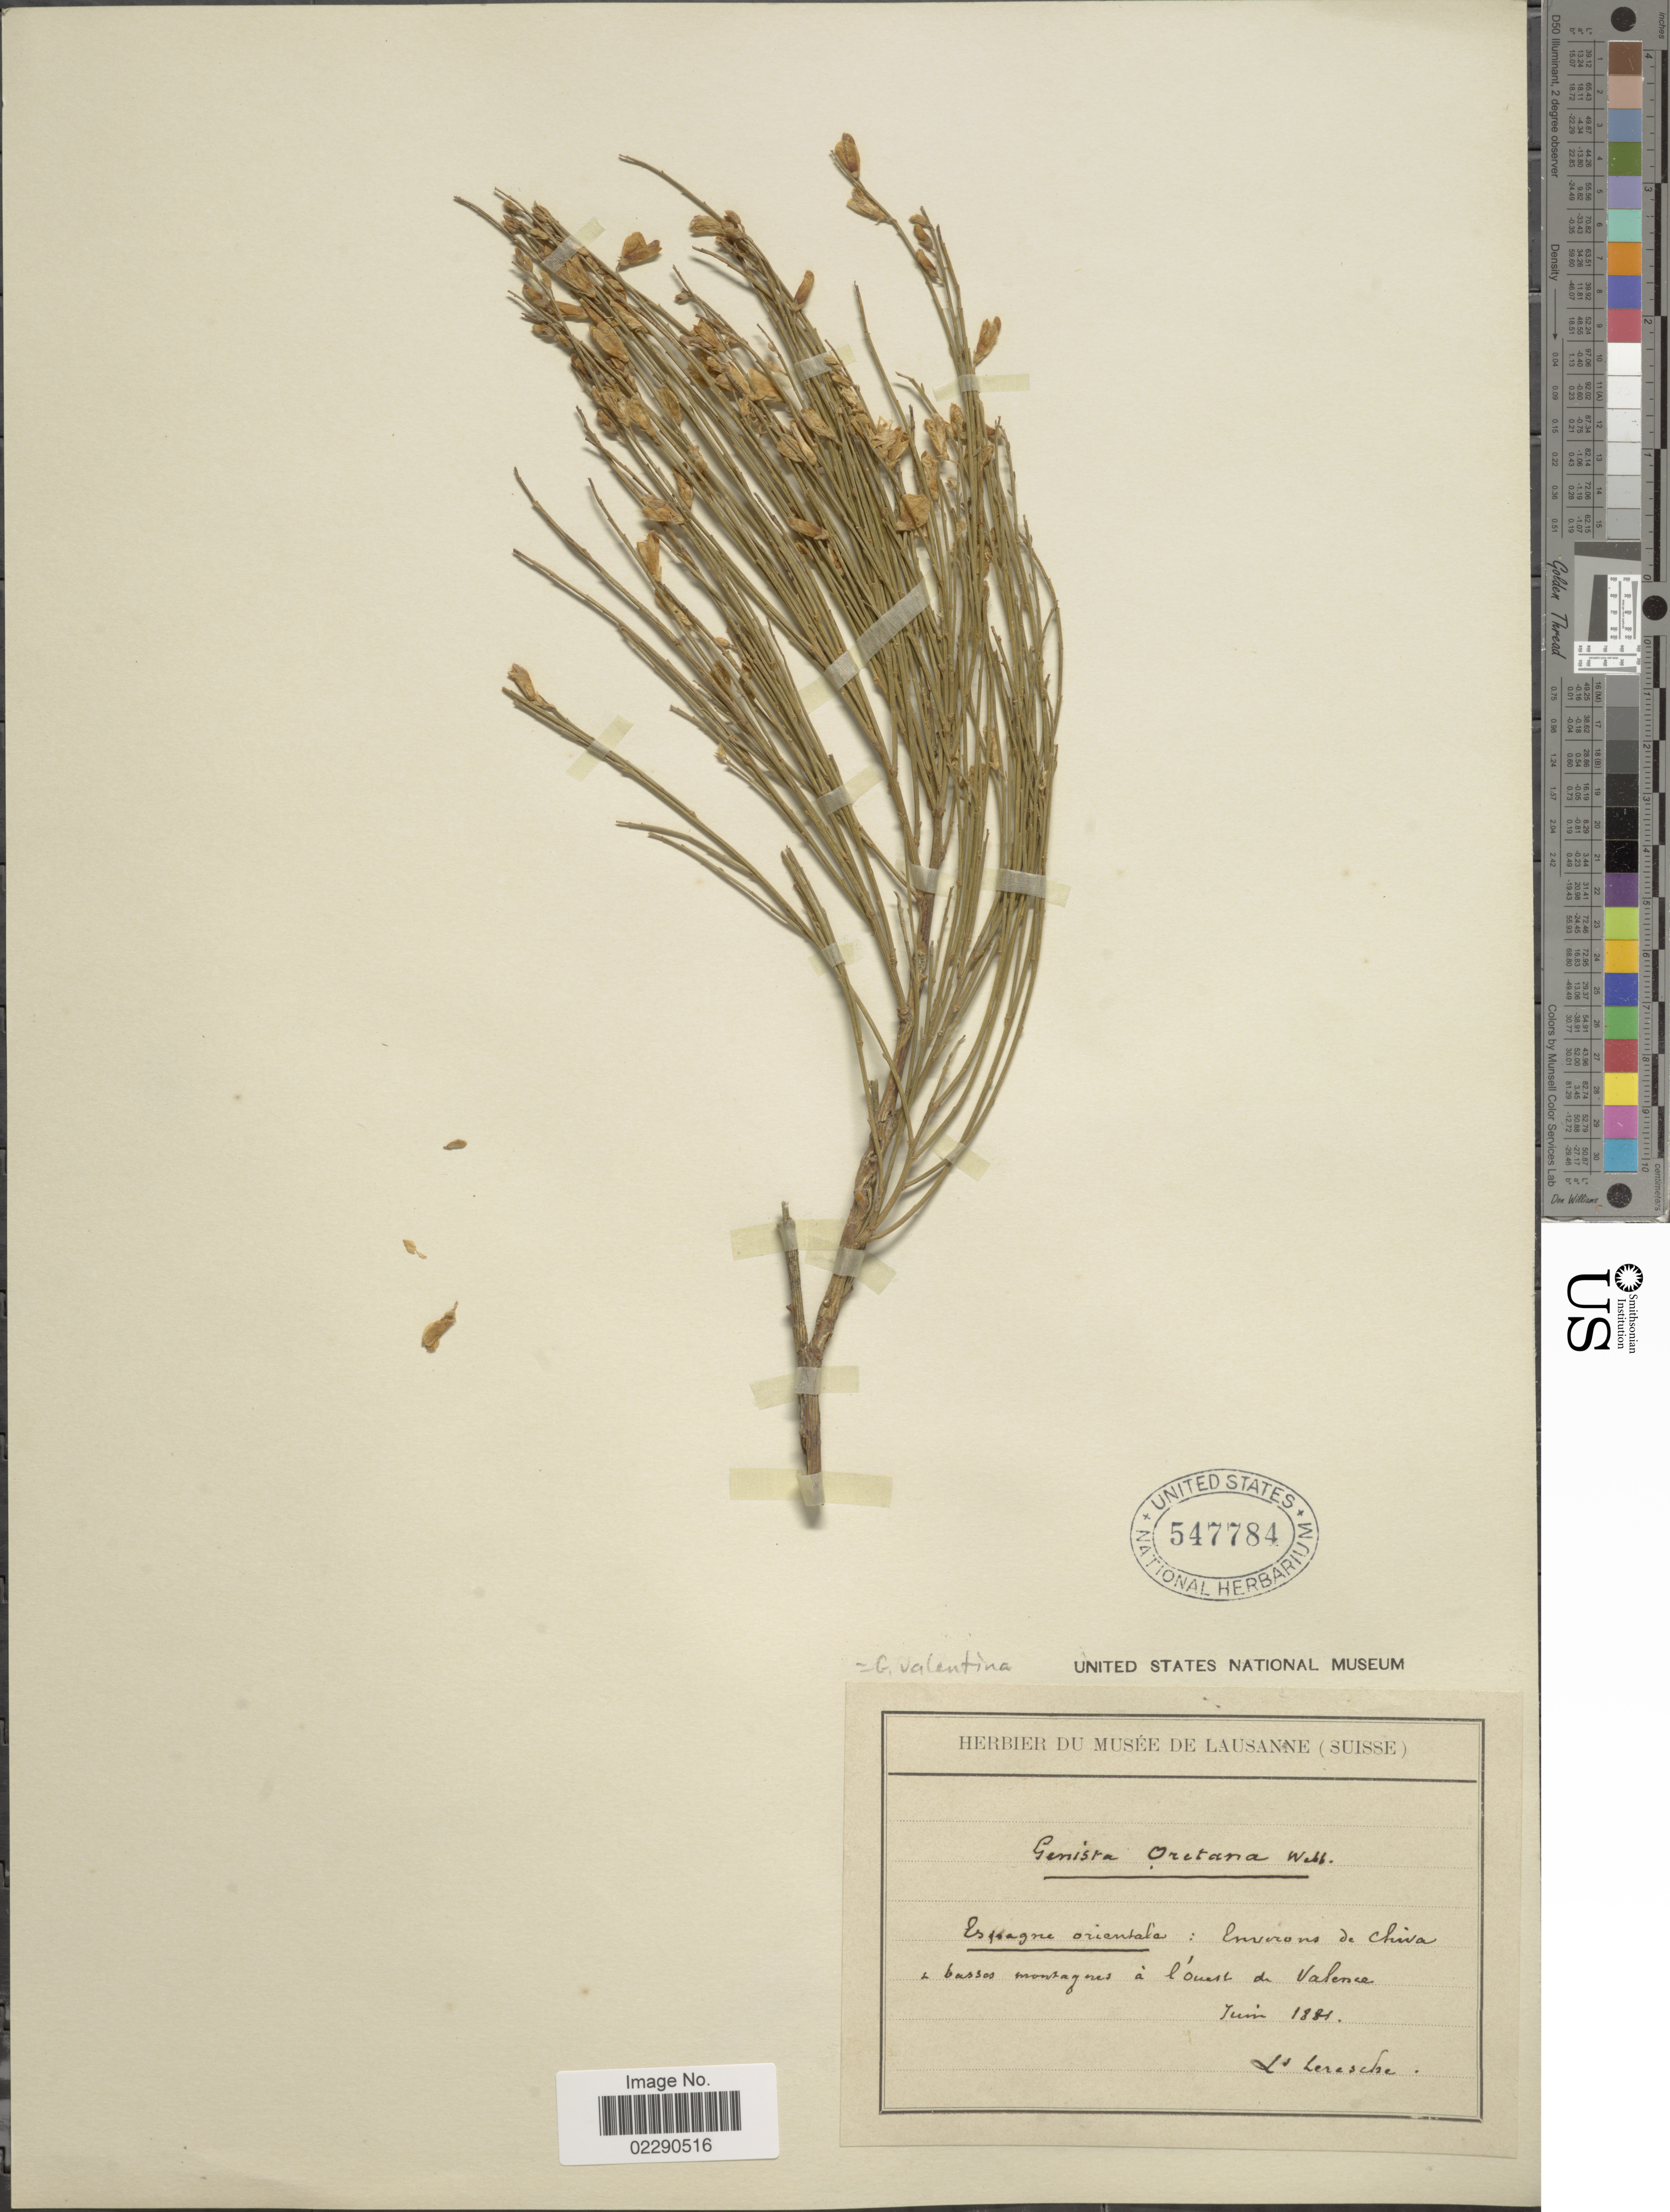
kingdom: Plantae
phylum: Tracheophyta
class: Magnoliopsida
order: Fabales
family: Fabaceae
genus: Genista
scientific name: Genista valentina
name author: (Spreng.) Steud.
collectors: Leresche, --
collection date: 1881-06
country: Spain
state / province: Valenciana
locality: Espagne orientale, environs de Chiva de basses montagnes a l'ouest de Valence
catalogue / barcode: US 547784